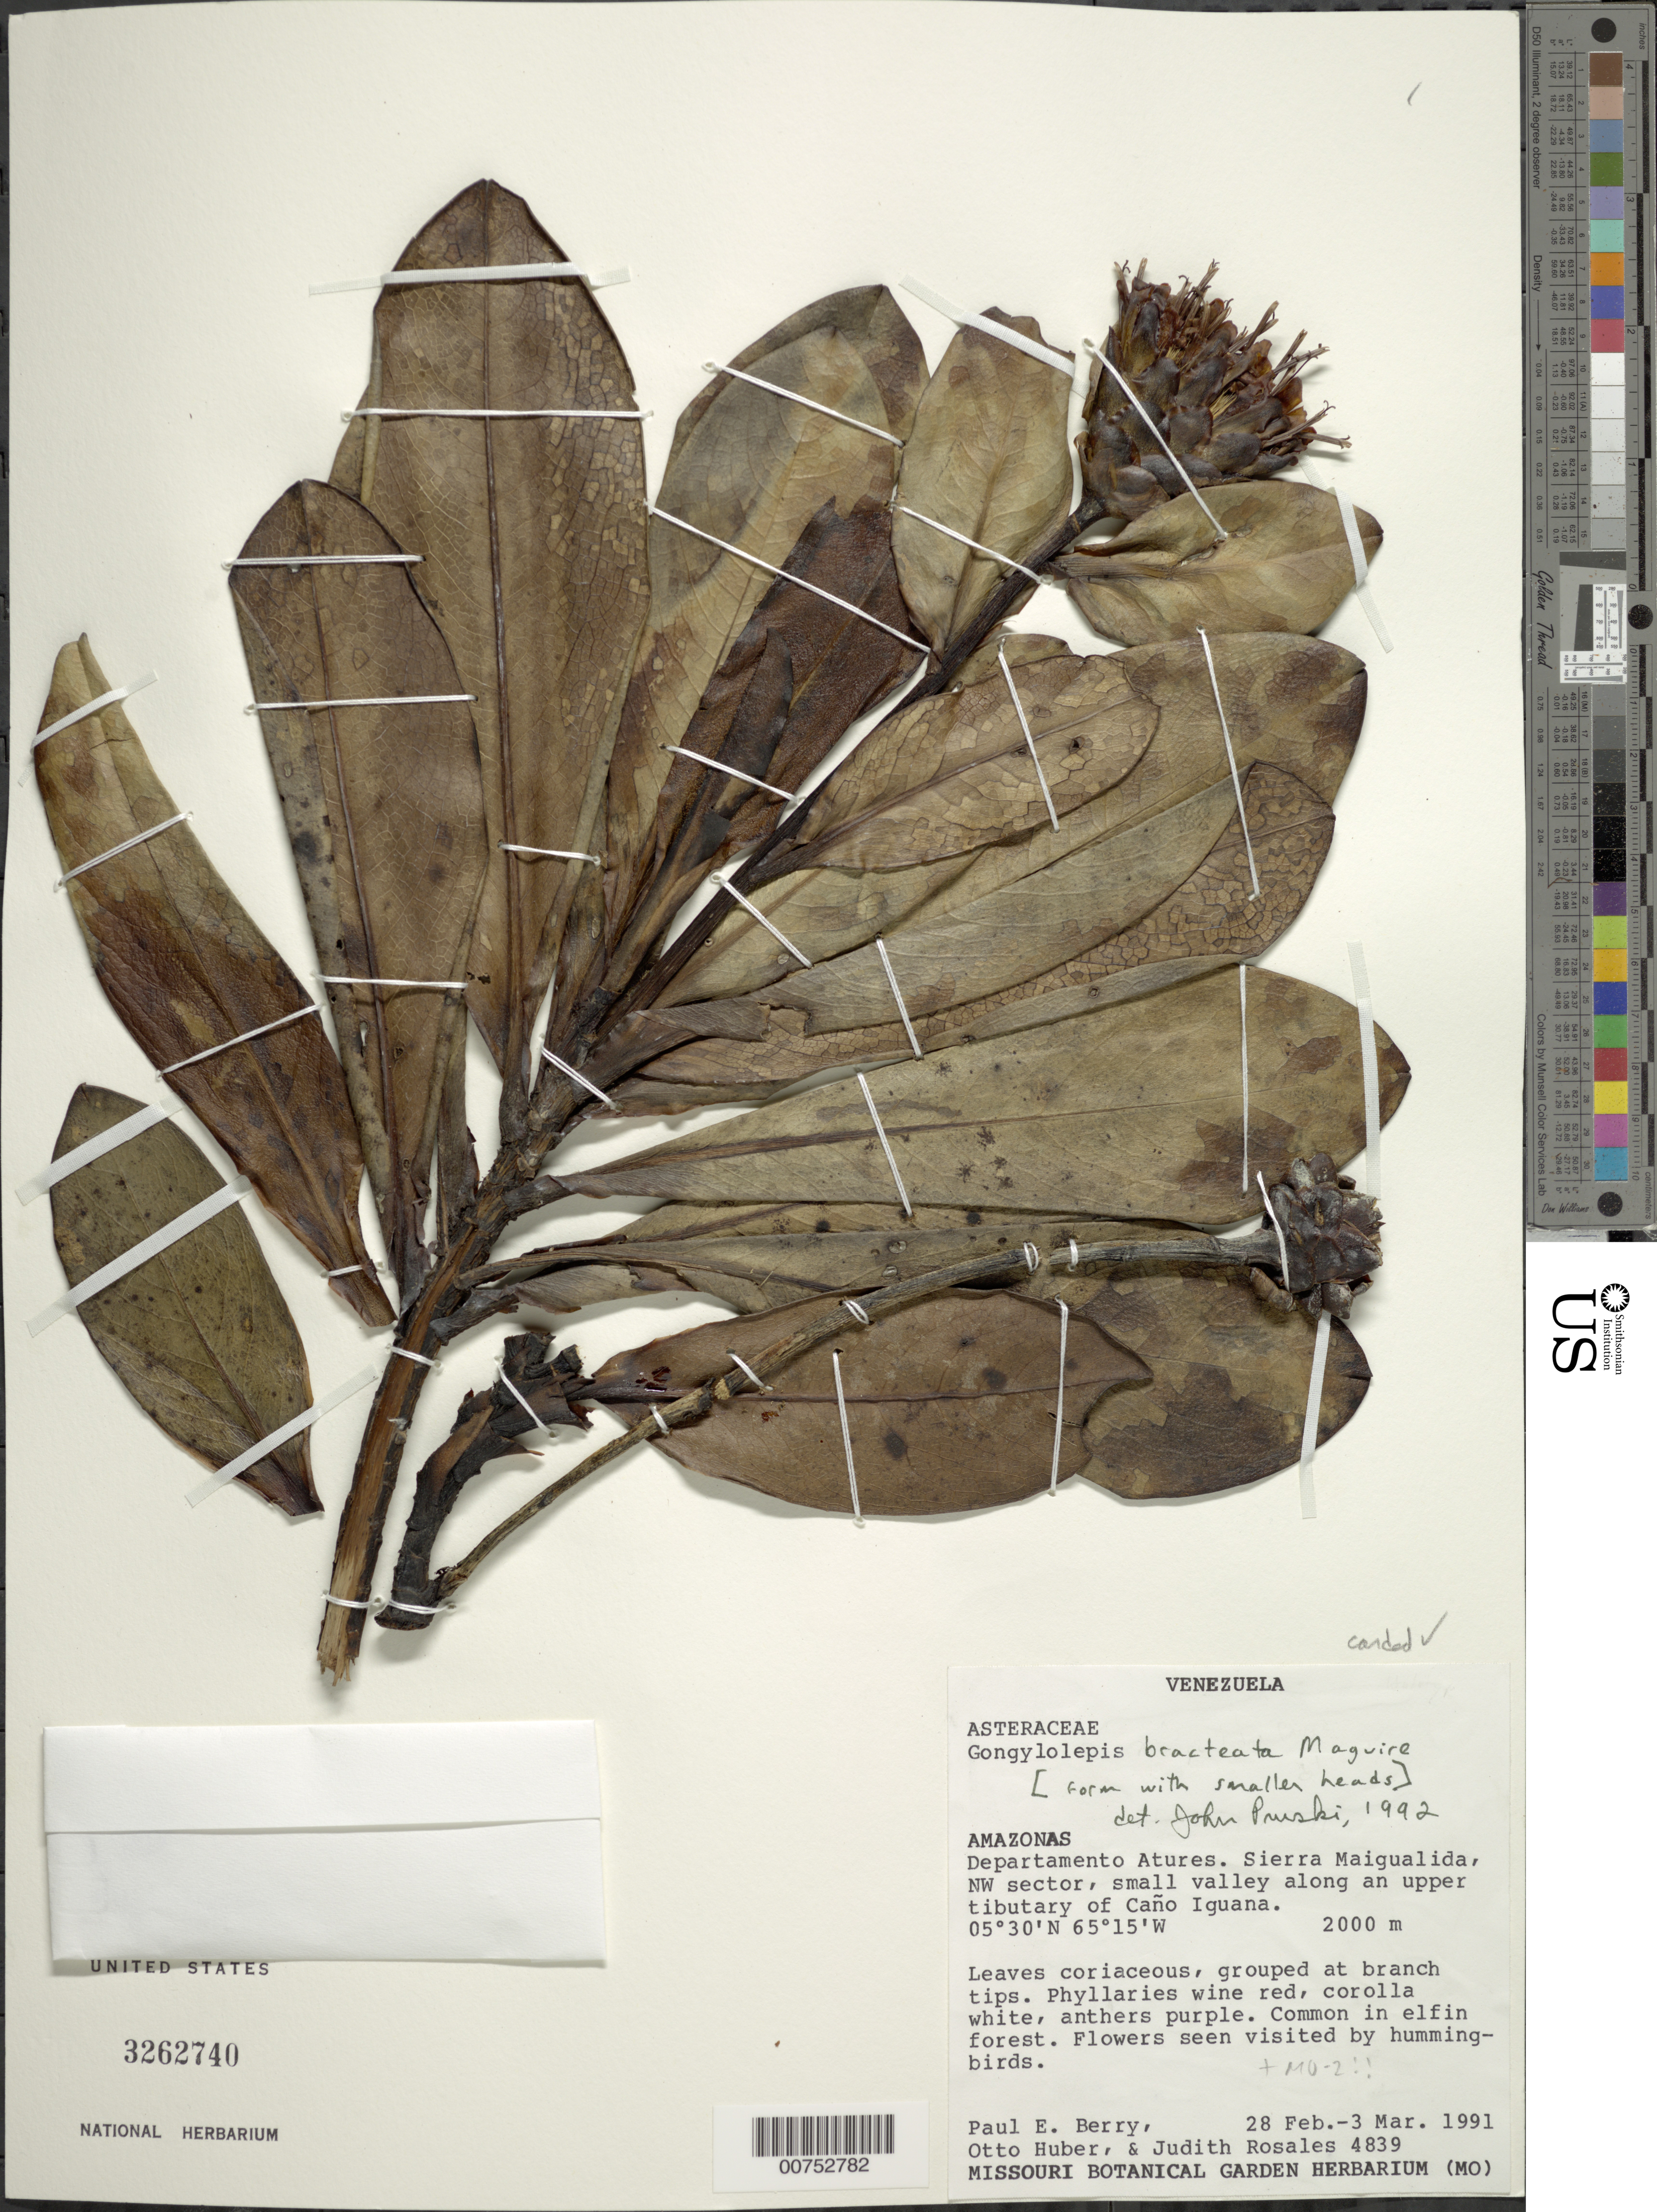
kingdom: Plantae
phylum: Tracheophyta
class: Magnoliopsida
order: Asterales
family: Asteraceae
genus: Gongylolepis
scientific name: Gongylolepis bracteata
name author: Maguire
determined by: Pruski, J. F.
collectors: P. E. Berry, O. Huber & J. Rosales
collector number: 4839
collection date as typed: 28-Feb-91 to 3-Mar-91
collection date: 1991-02-28/1991-03-03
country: Venezuela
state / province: Amazonas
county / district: Atures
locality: Sierra Maigualida, NW sector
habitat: Small valley along an upper tibutary fo Caño Iguana. Elfin Forest.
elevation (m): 2000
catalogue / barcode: US 3262740